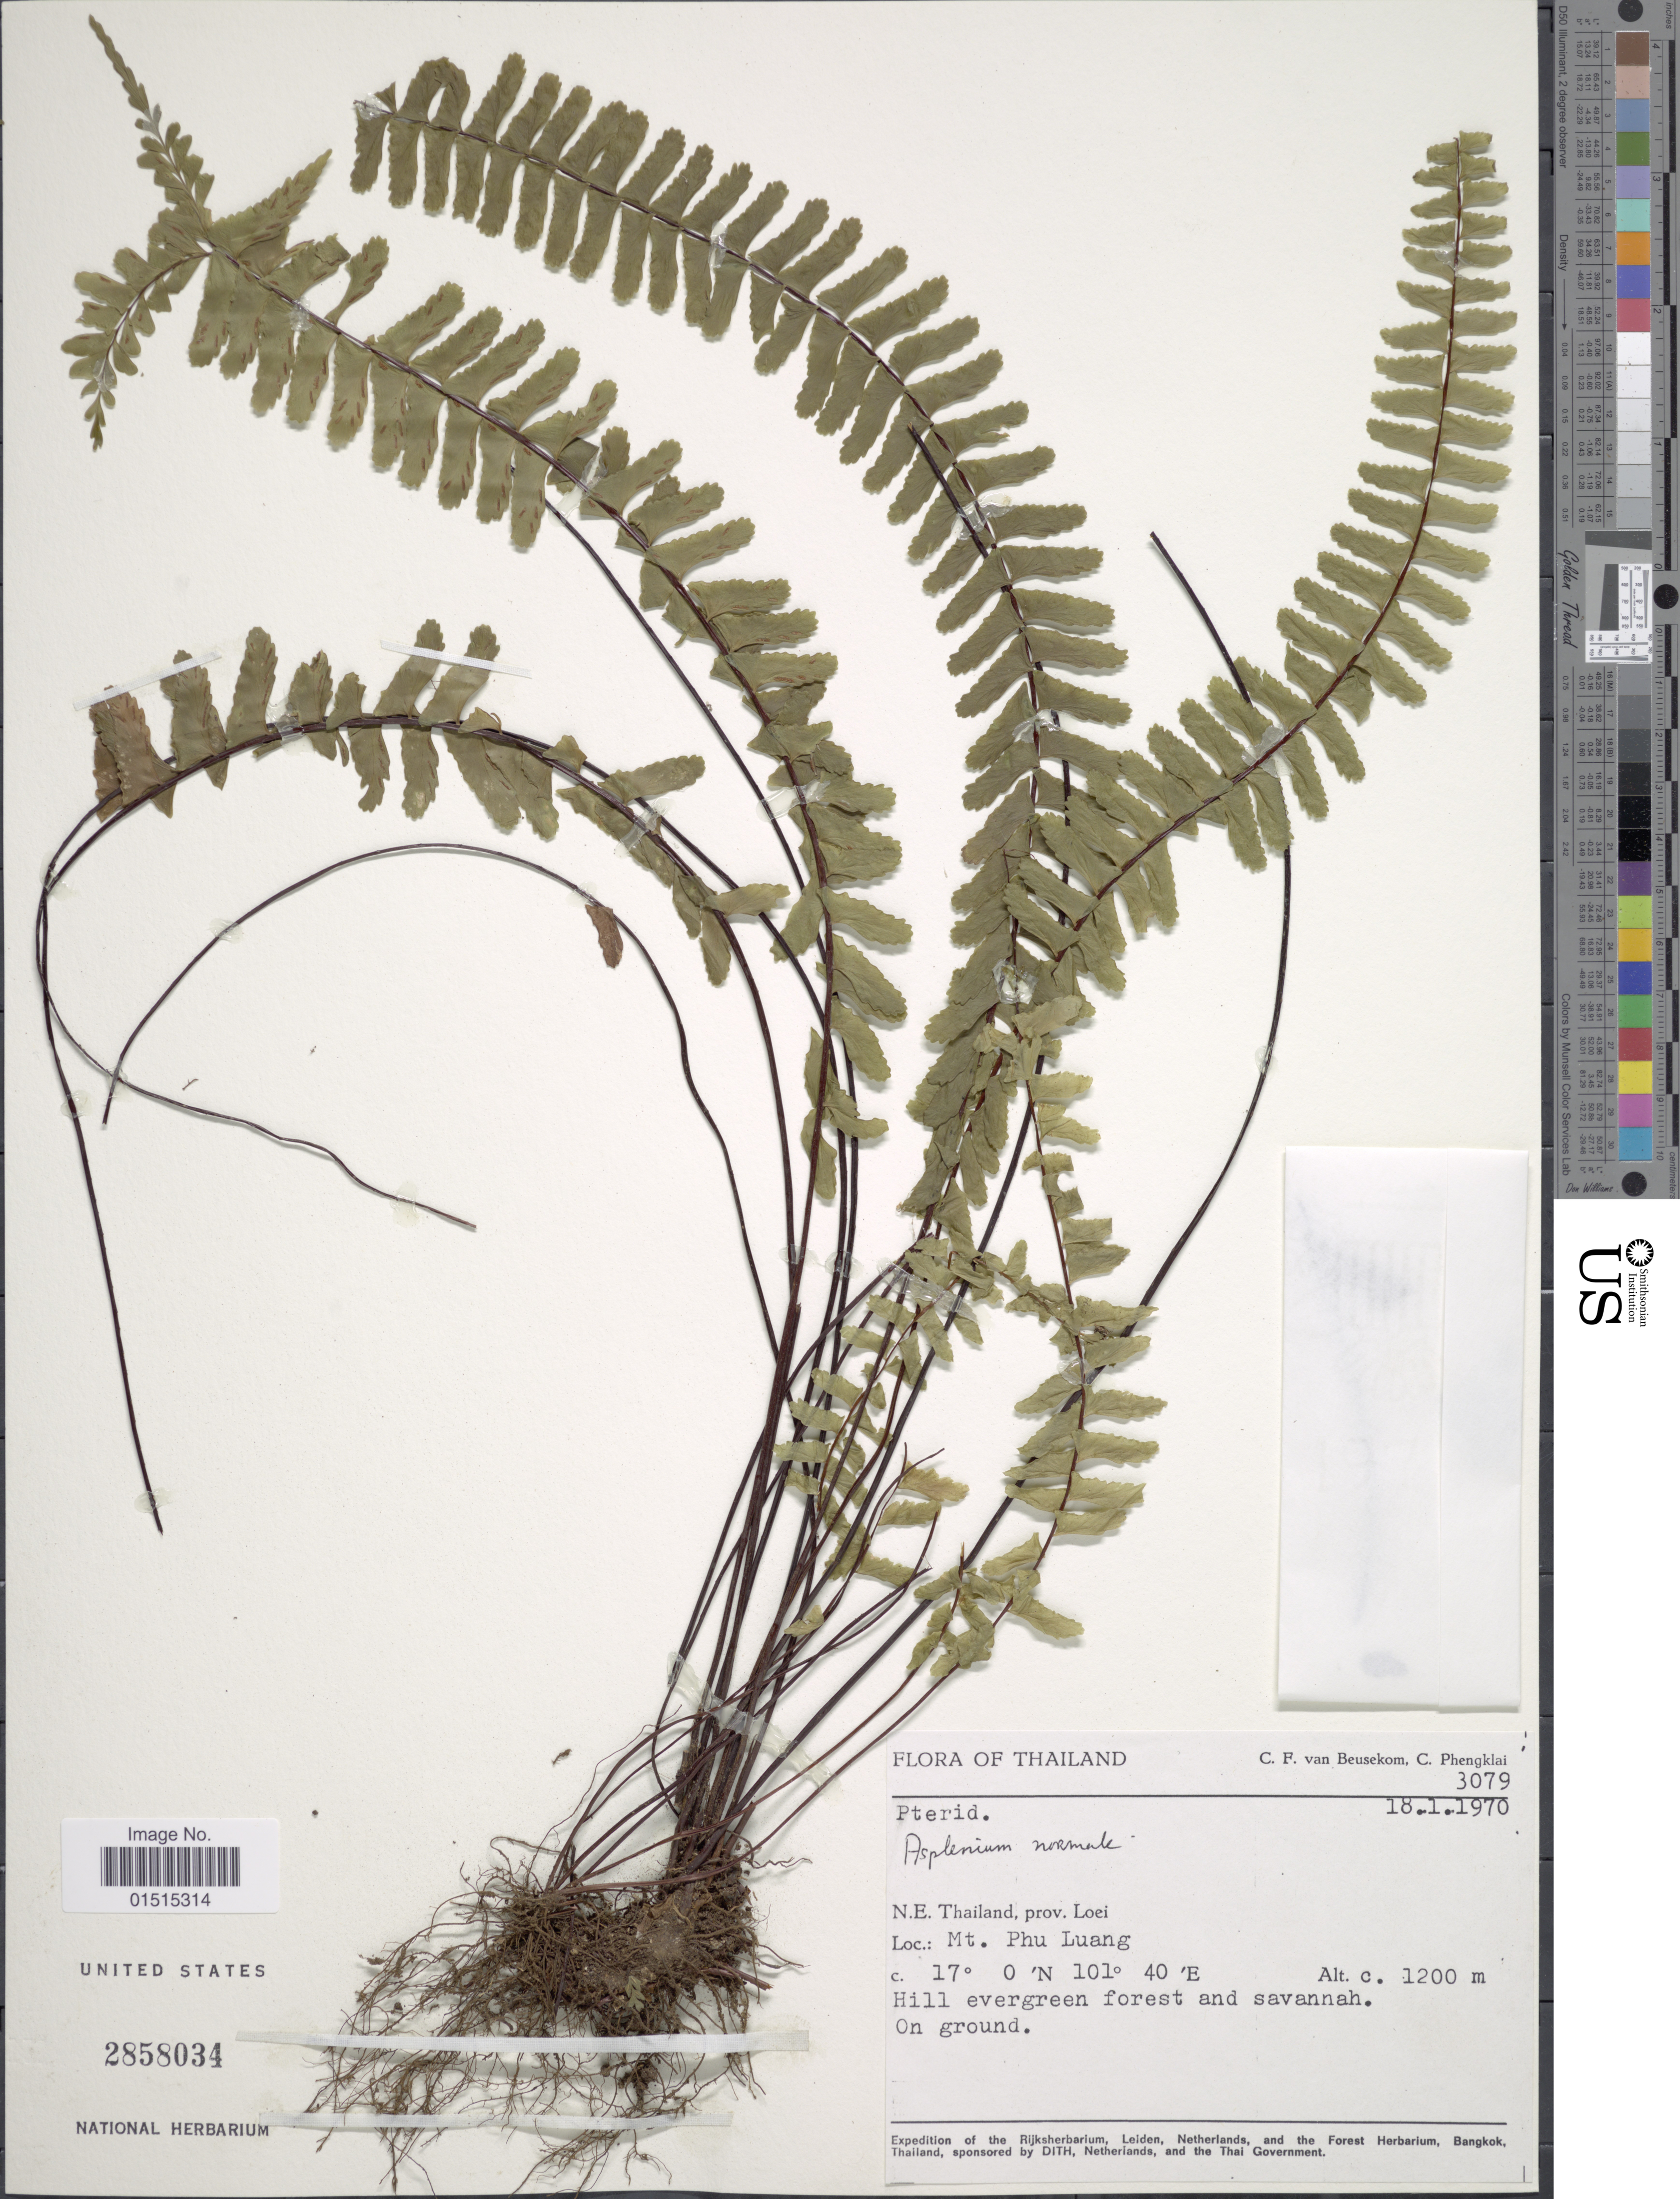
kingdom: Plantae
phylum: Tracheophyta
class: Polypodiopsida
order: Polypodiales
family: Aspleniaceae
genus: Asplenium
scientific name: Asplenium normale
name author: D. Don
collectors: C. van Beusecom & C. Phengklai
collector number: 3079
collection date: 1970-01-18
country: Thailand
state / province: Loei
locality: Mt. Phu Luang. N. E. Thailand.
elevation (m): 1200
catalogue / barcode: US 2858034